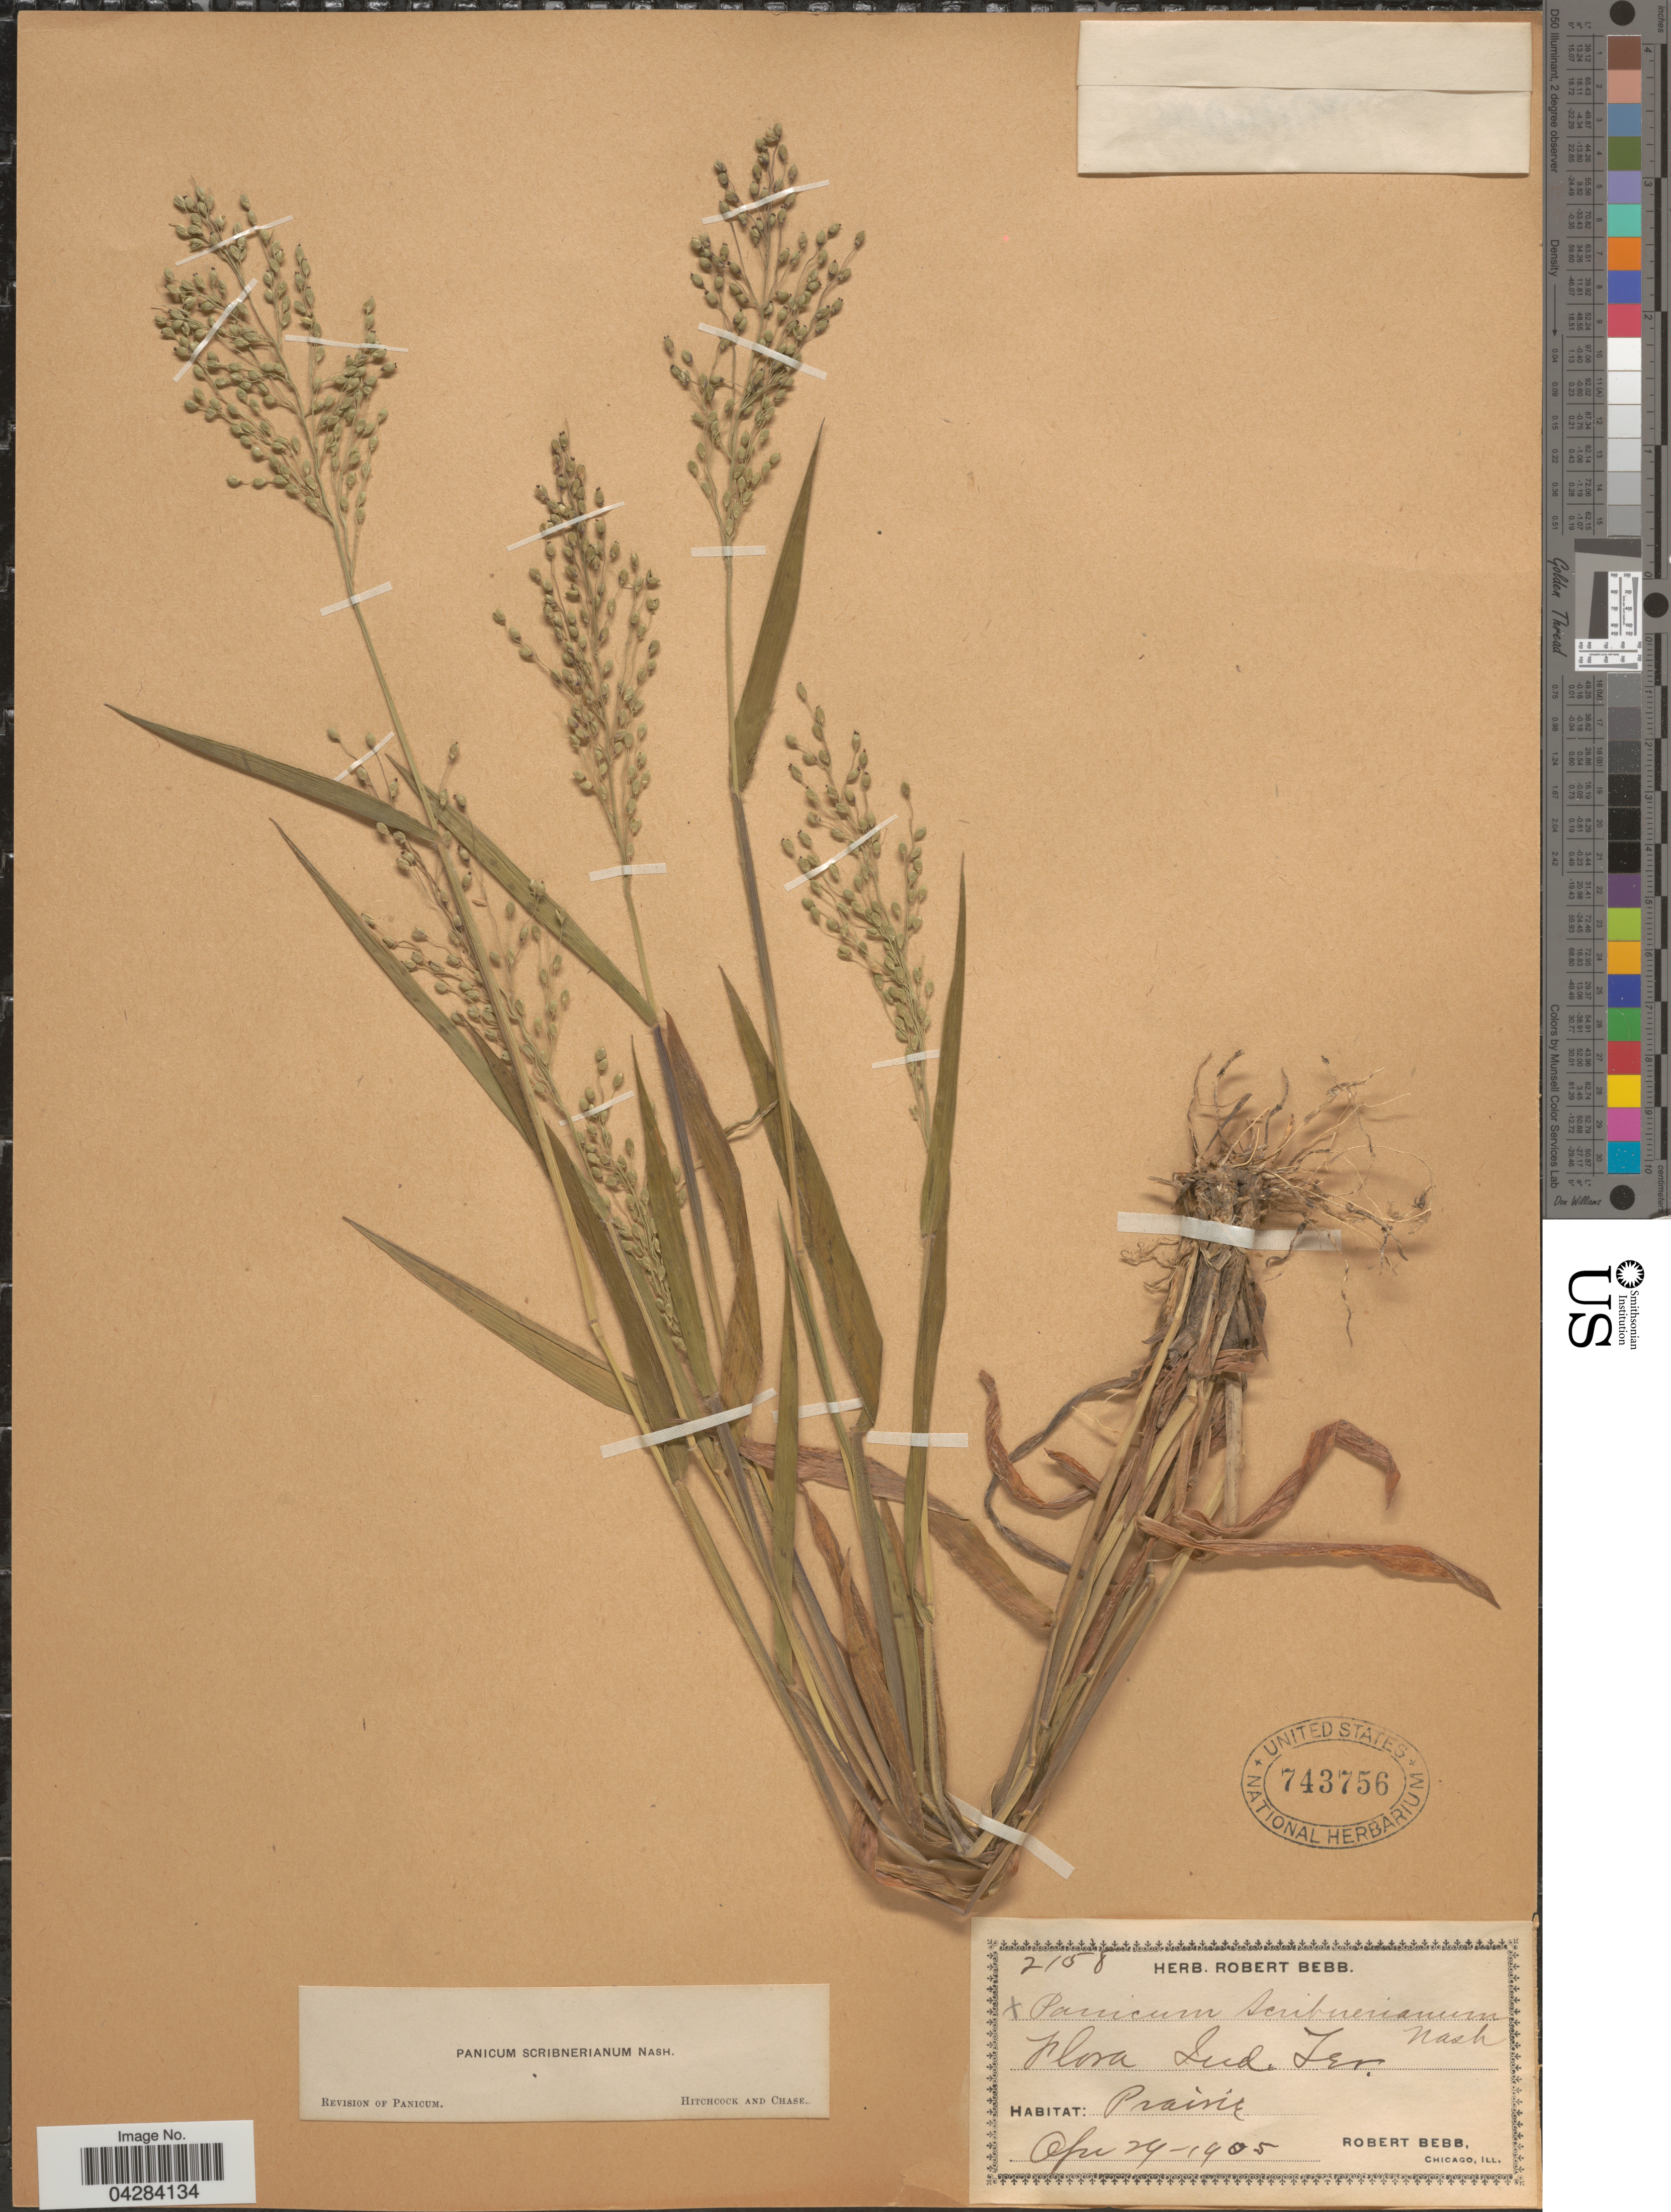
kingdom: Plantae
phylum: Tracheophyta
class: Liliopsida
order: Poales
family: Poaceae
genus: Dichanthelium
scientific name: Dichanthelium oligosanthes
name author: (Schult.) Gould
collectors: R. Bebb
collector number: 2158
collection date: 1905-04-24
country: United States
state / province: Oklahoma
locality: Ind. Terr. Prairie.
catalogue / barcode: US 743756